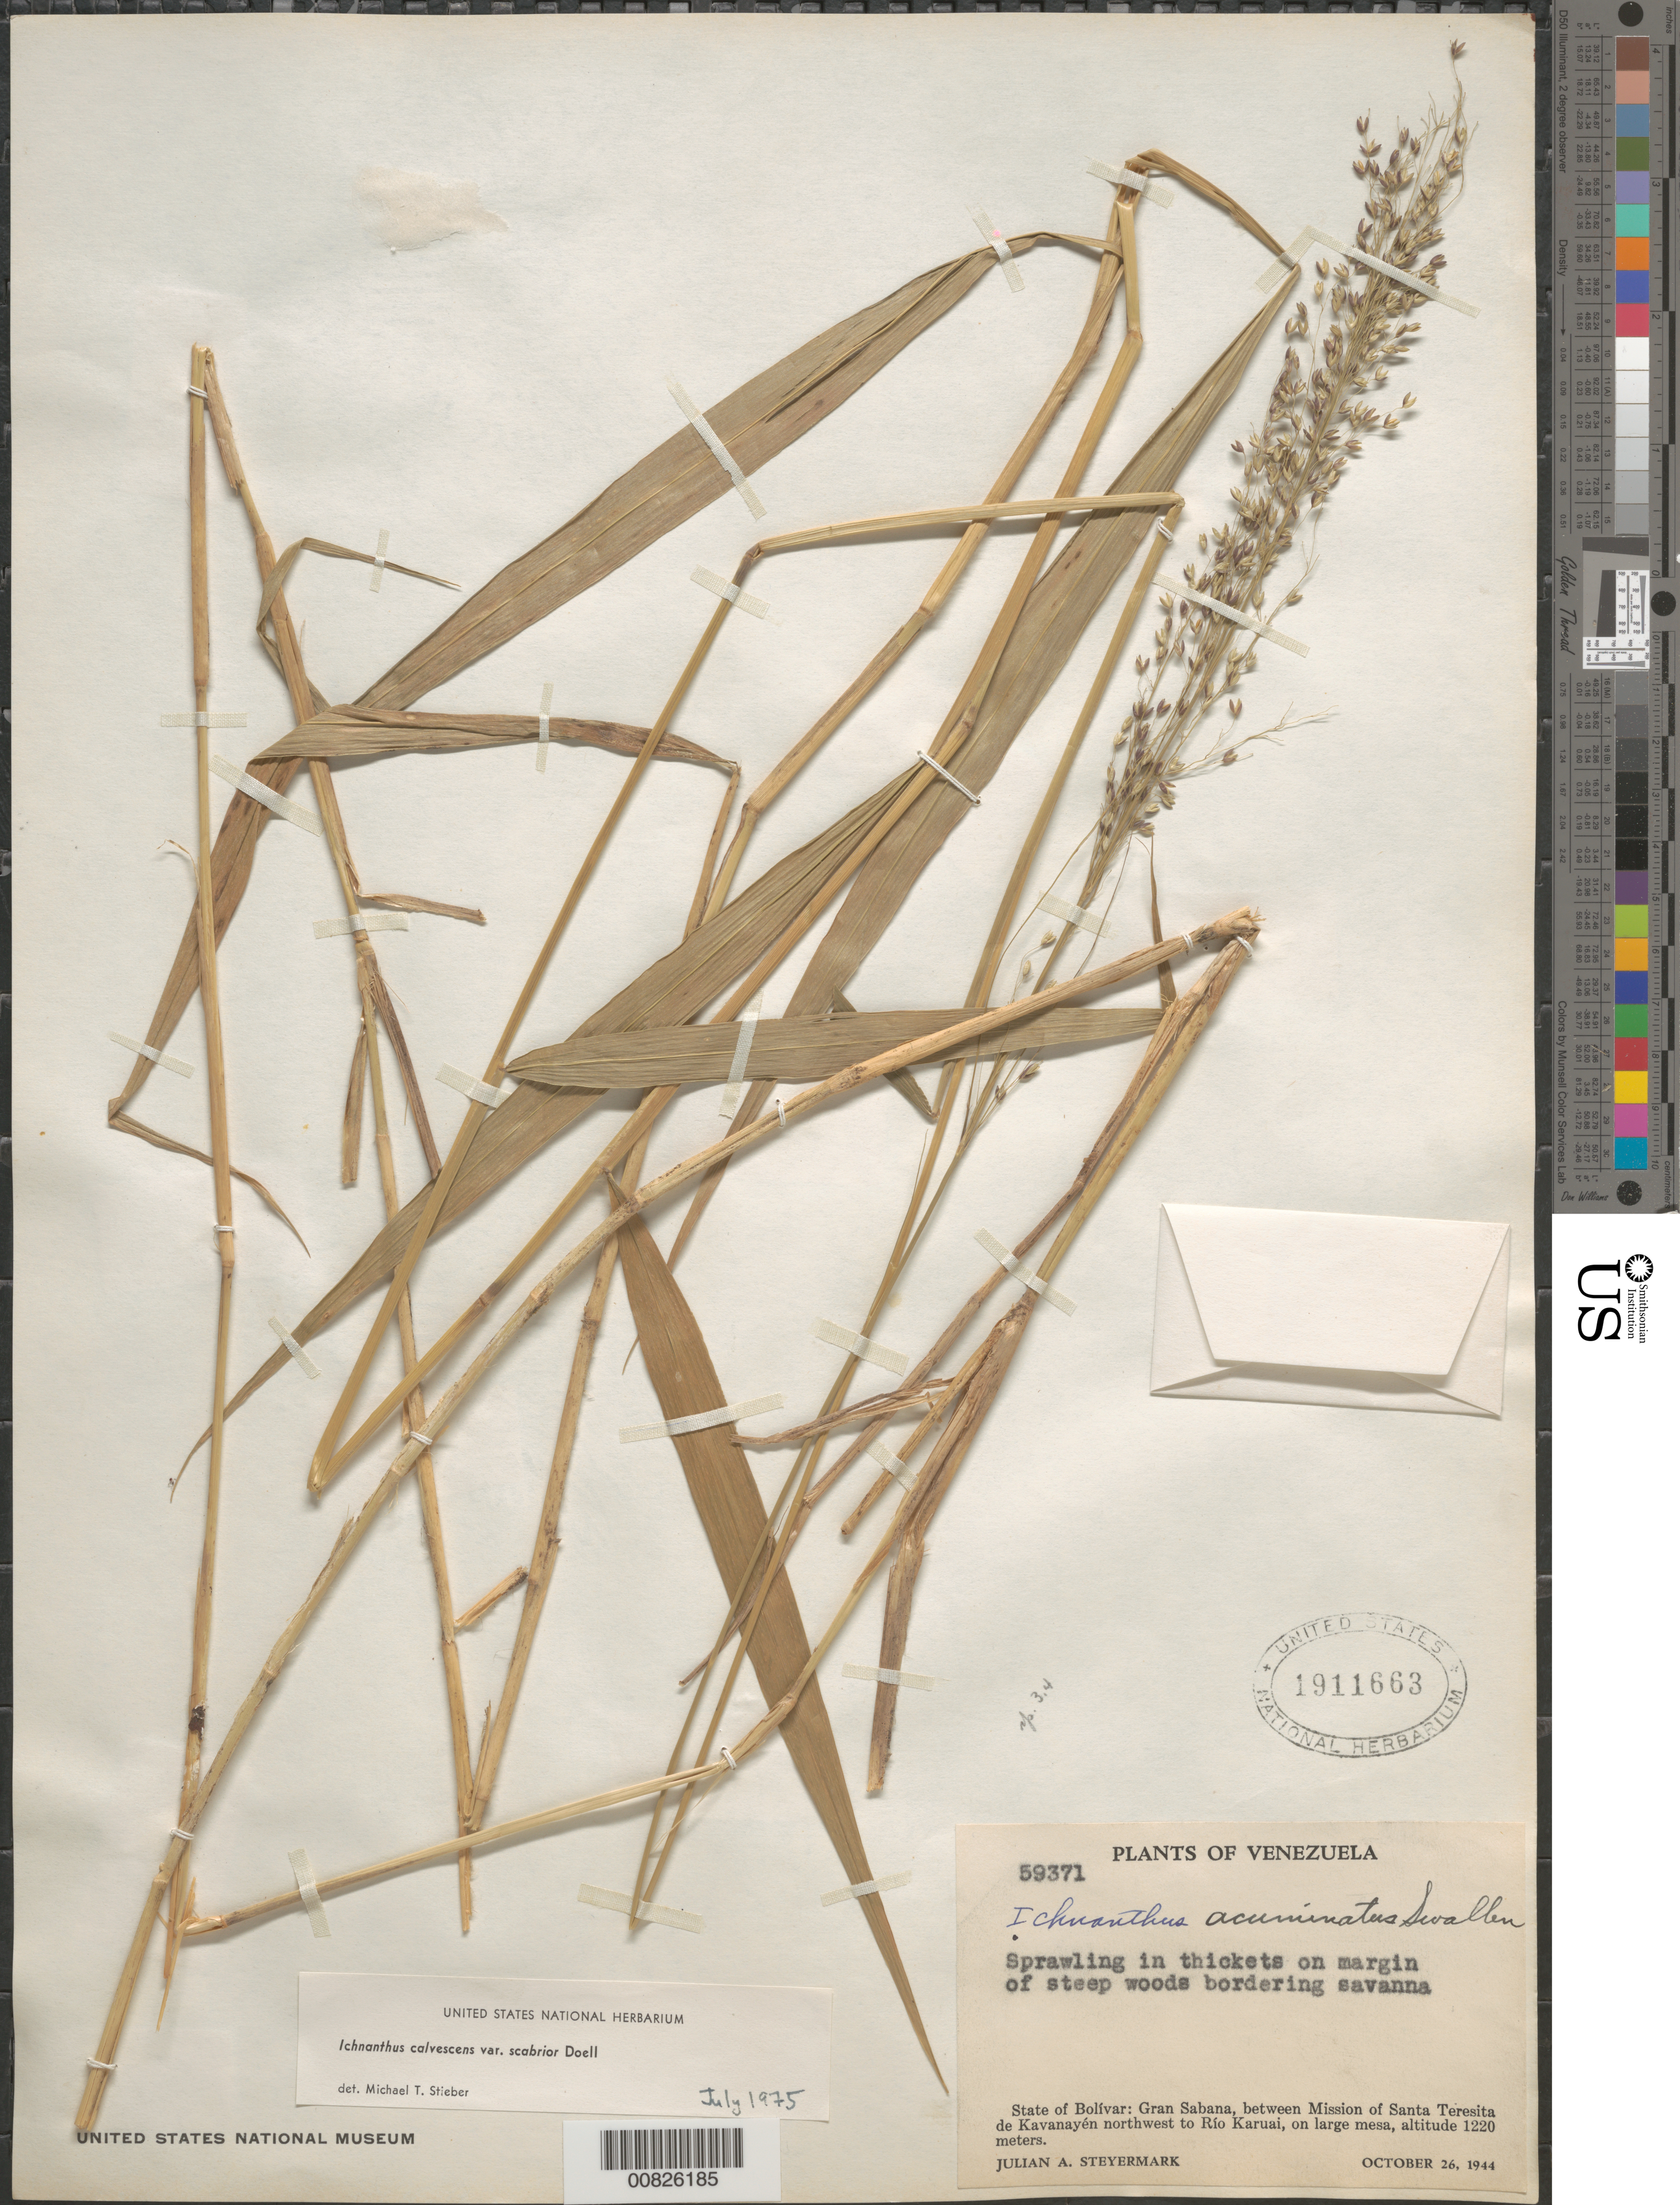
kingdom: Plantae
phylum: Tracheophyta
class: Liliopsida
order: Poales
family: Poaceae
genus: Ichnanthus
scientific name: Ichnanthus calvescens var. scabrior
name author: Döll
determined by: Stieber, M. T.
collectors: J. Steyermark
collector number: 59371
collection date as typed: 26-Oct-44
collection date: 1944-10-26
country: Venezuela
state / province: Bolívar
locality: Gran Sabana, between Mission of Santa Teresita de Kavanayén NW to Río Karuai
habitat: Margin of steep woods bordering savanna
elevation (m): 1220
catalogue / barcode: US 1911663